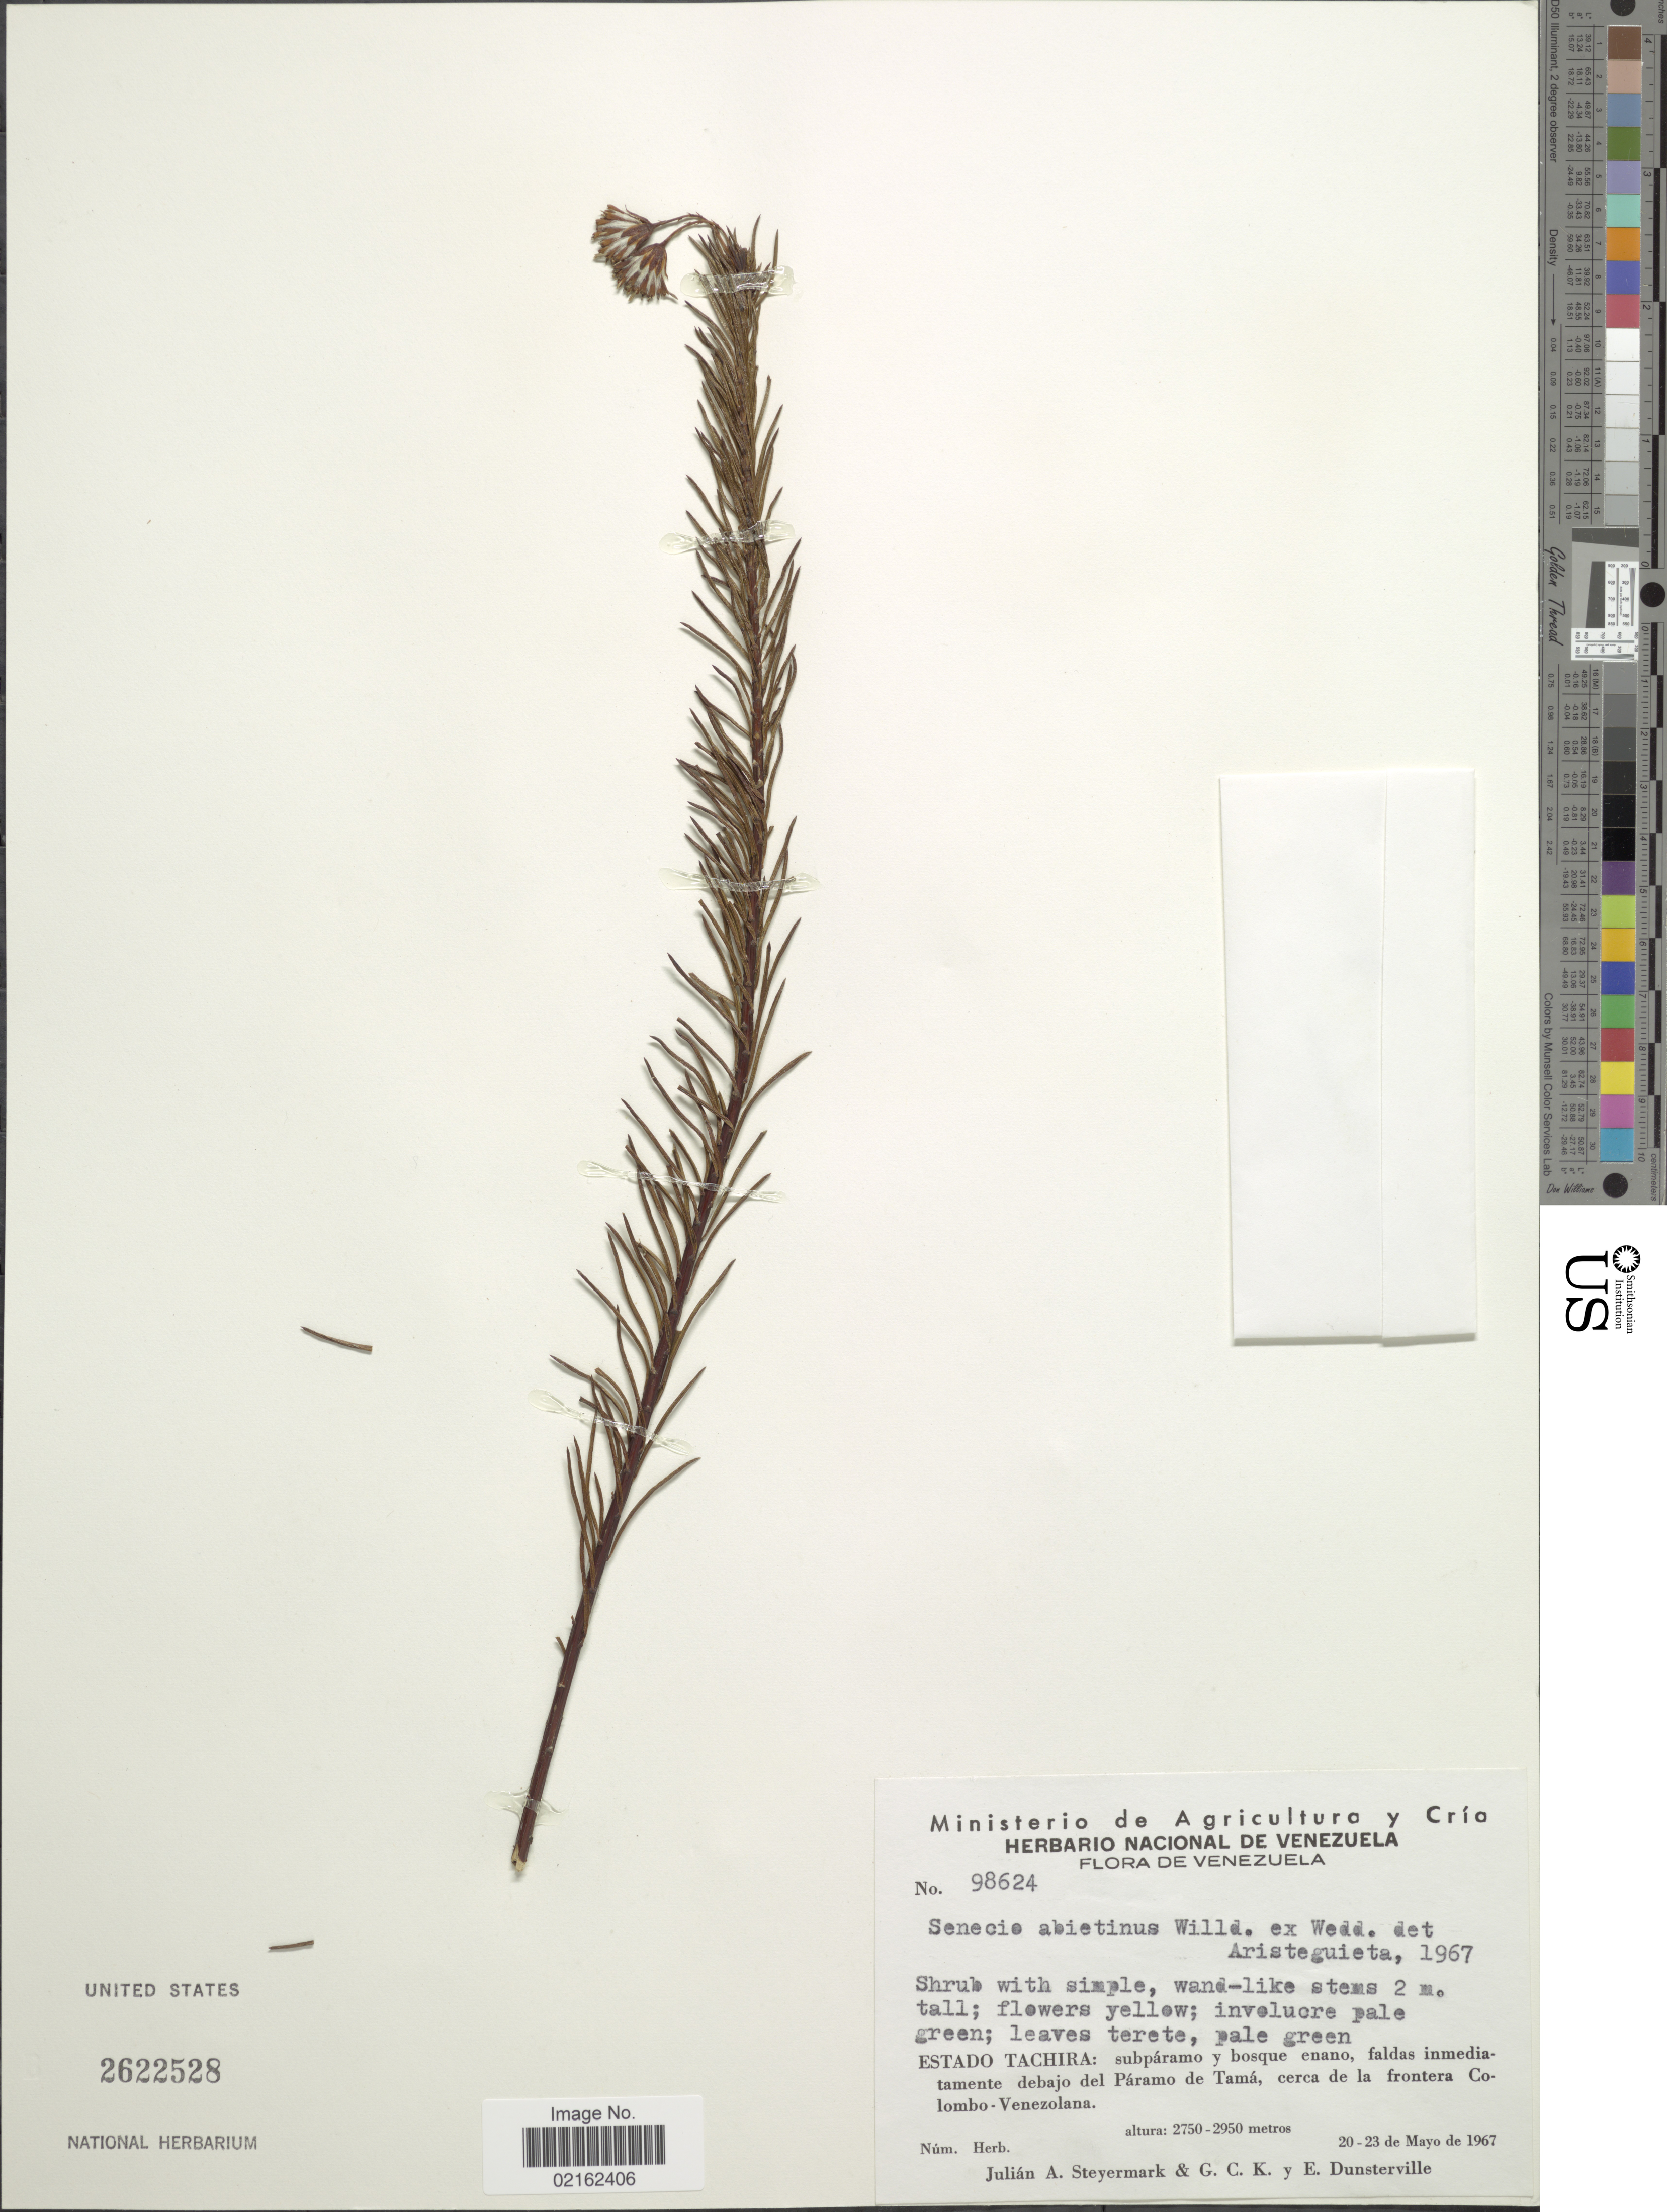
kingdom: Plantae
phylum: Tracheophyta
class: Magnoliopsida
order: Asterales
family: Asteraceae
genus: Pentacalia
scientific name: Pentacalia abietina var. aciculata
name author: (Cuatrec.) Cuatrec.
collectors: J. Steyermark, G. C. K. Dunsterville & E. Dunsterville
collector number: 98624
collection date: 1967-05-20/1967-05-23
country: Venezuela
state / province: Tachira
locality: Debajo del Paramo de Tama, cerca de la frontera Colombo-Venezolana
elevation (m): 2750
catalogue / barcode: US 2622528